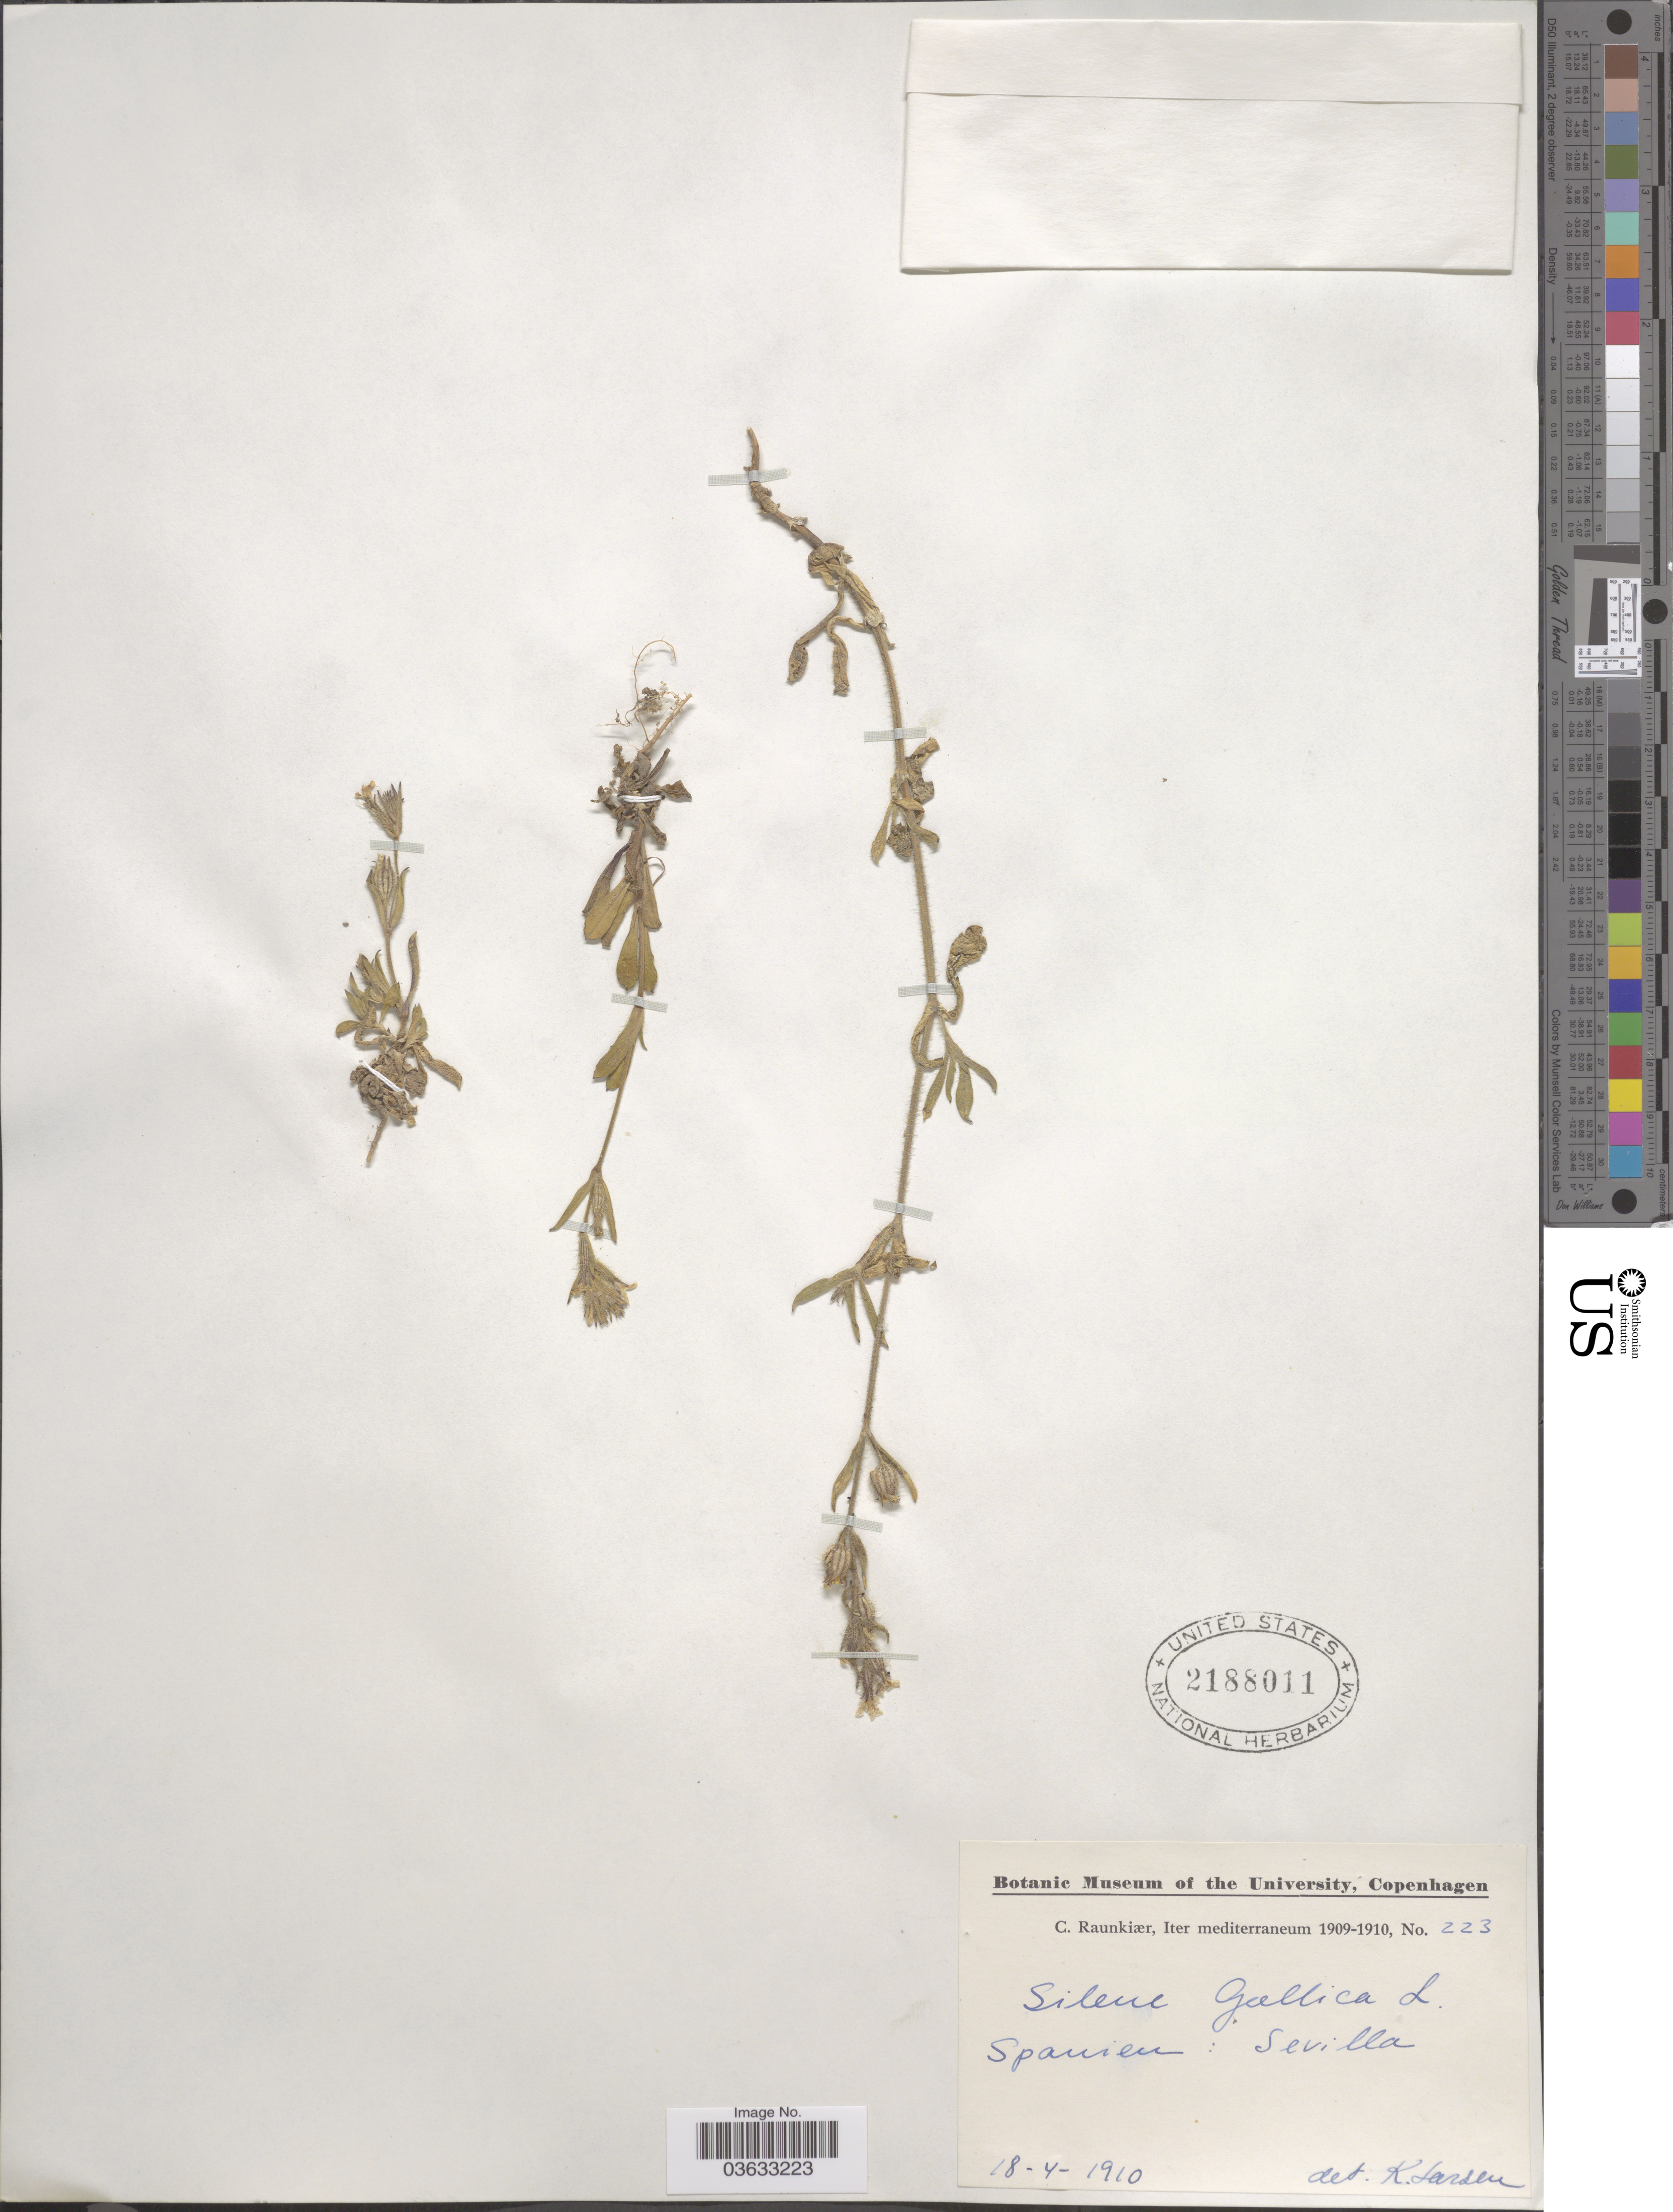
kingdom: Plantae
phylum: Tracheophyta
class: Magnoliopsida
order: Caryophyllales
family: Caryophyllaceae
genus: Silene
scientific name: Silene gallica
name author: L.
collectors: C. C. Raunkiaer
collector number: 223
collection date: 1910-04-18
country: Spain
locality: Iter mediterraneum. Spanien: Sevilla.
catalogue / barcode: US 2188011